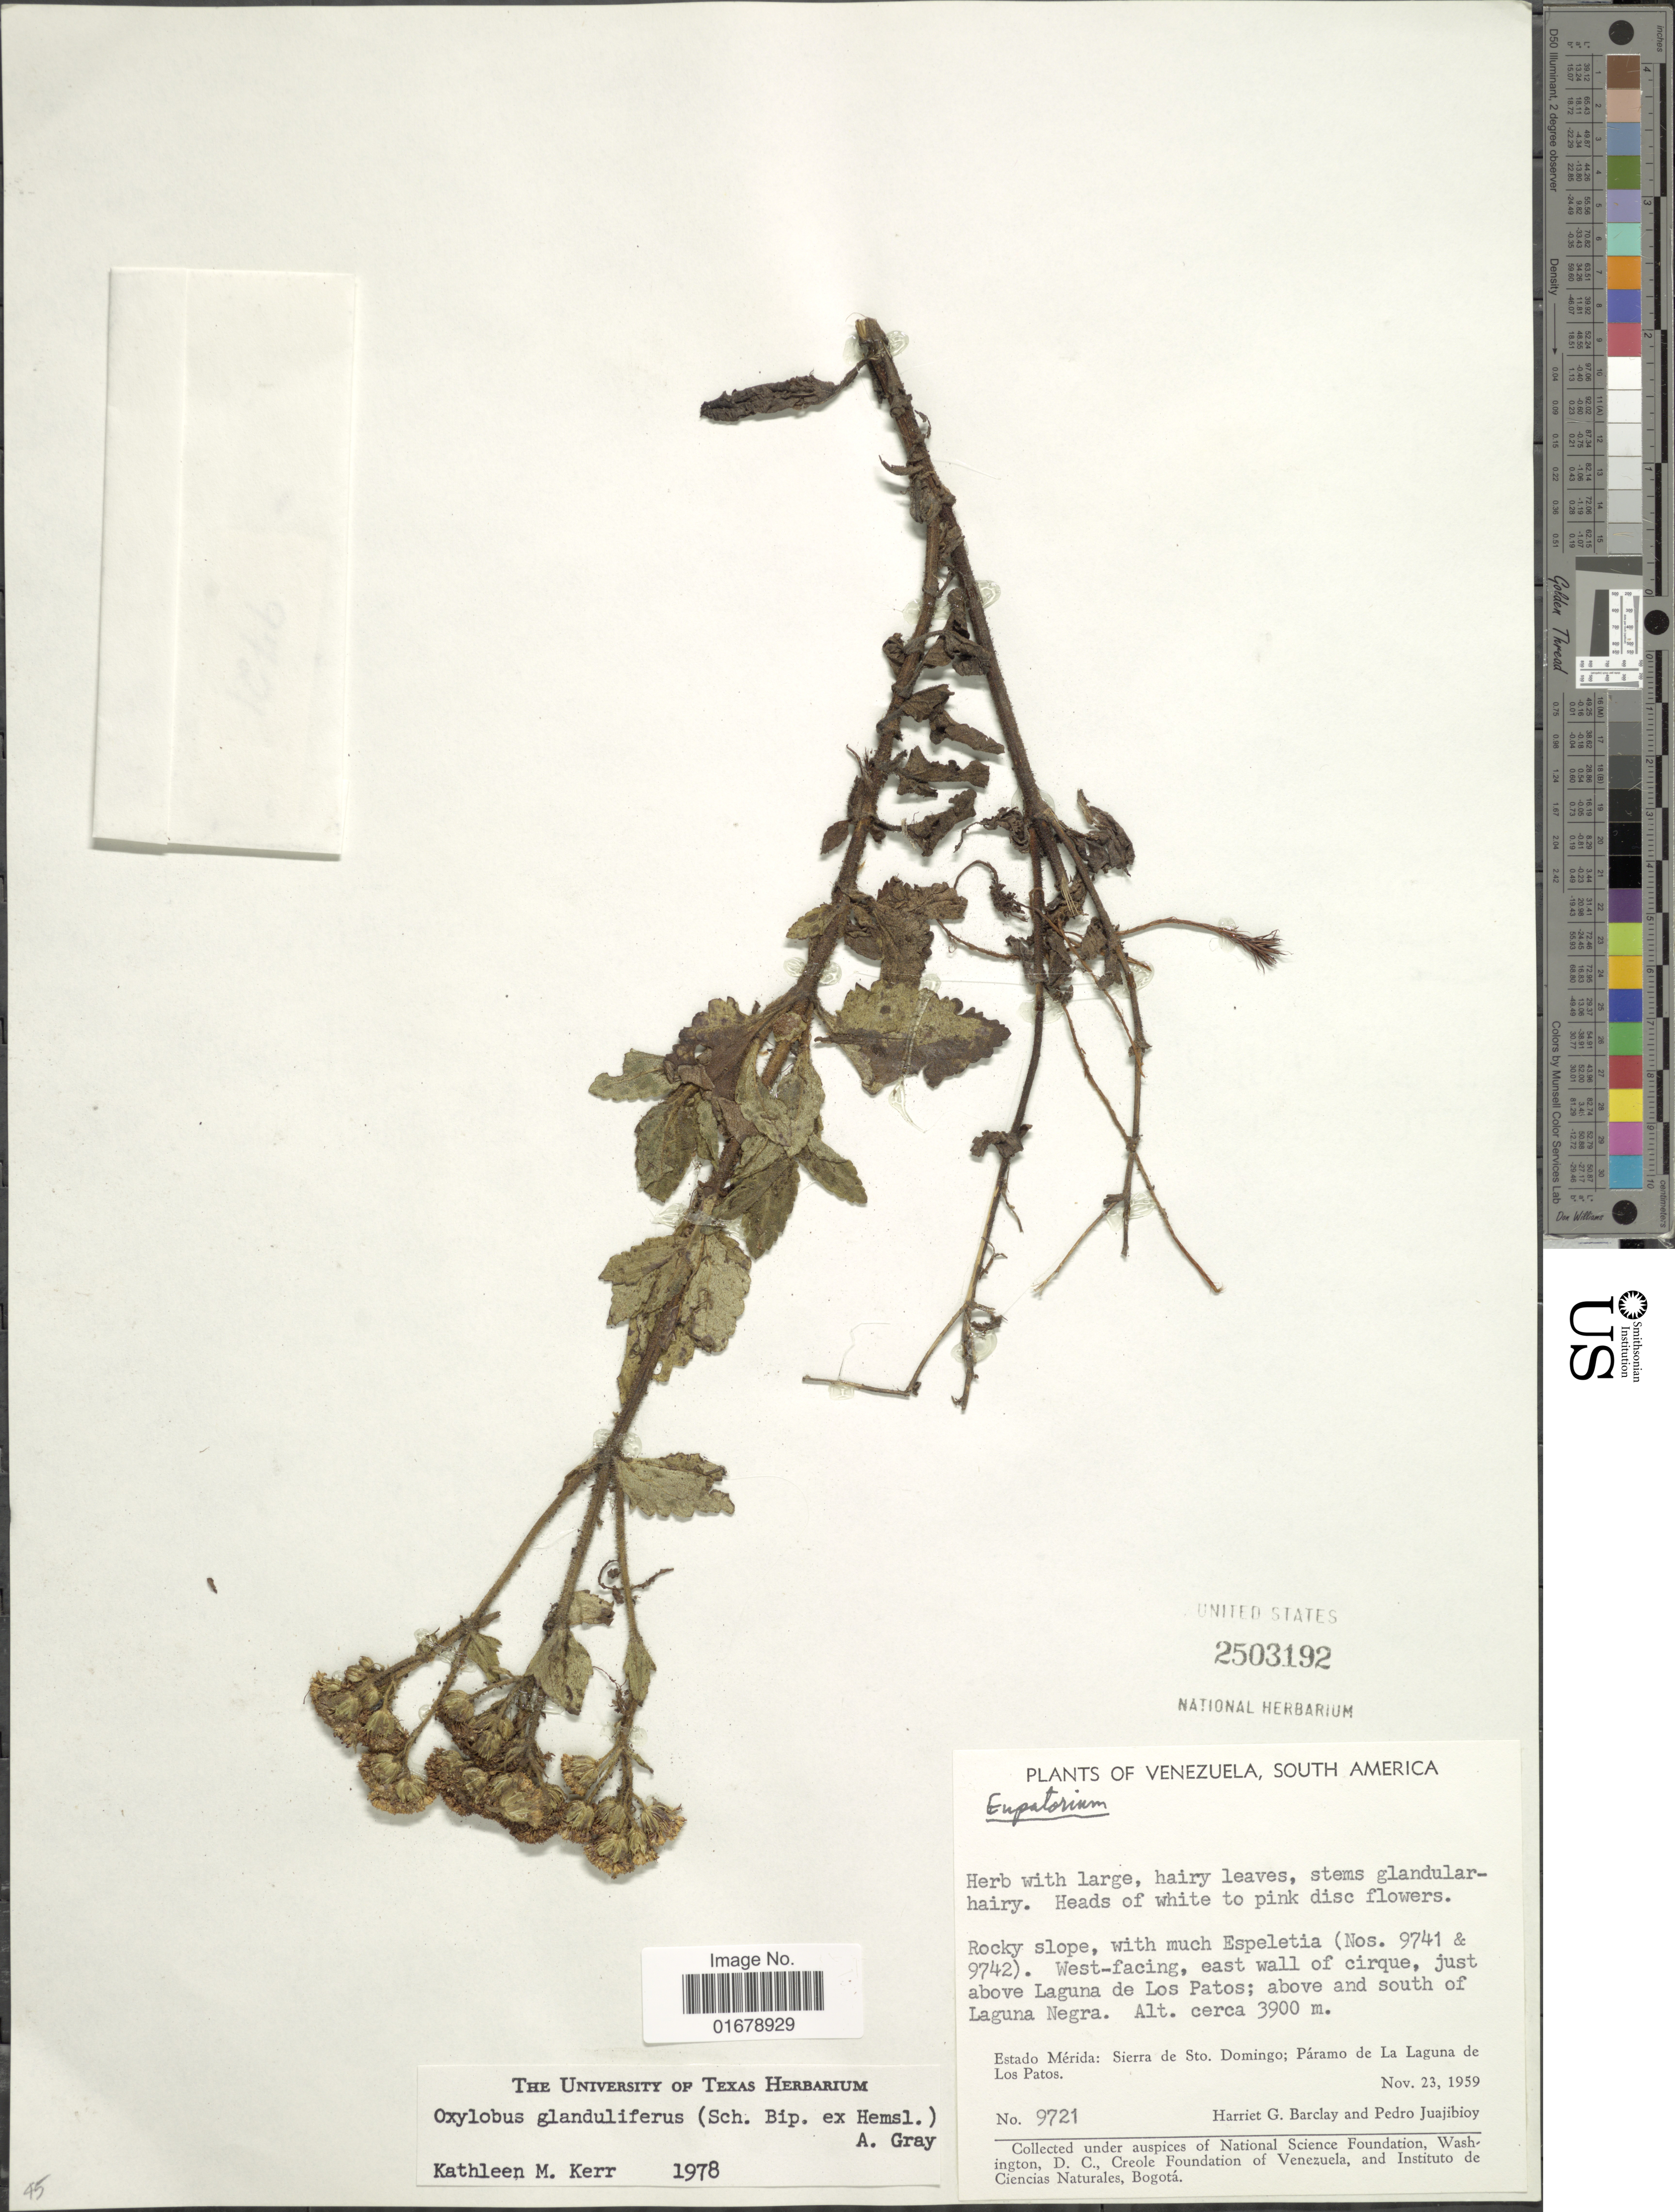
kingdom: Plantae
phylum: Tracheophyta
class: Magnoliopsida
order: Asterales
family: Asteraceae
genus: Oxylobus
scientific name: Oxylobus glanduliferus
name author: (Sch. Bip.) A. Gray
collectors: H. G. Barclay & P. Juajibioy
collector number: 9721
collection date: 1959-11-23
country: Venezuela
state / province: Mérida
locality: Venezuela, South America. Rocky slope.West-facing, east wall of cirque, just above Laguna de Los Pator; above and south of Laguna Negra. Estado Merida: Sierra de Sto. Domingo; Paramo de La Laguna de Los Patos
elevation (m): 3900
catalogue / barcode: US 2503192